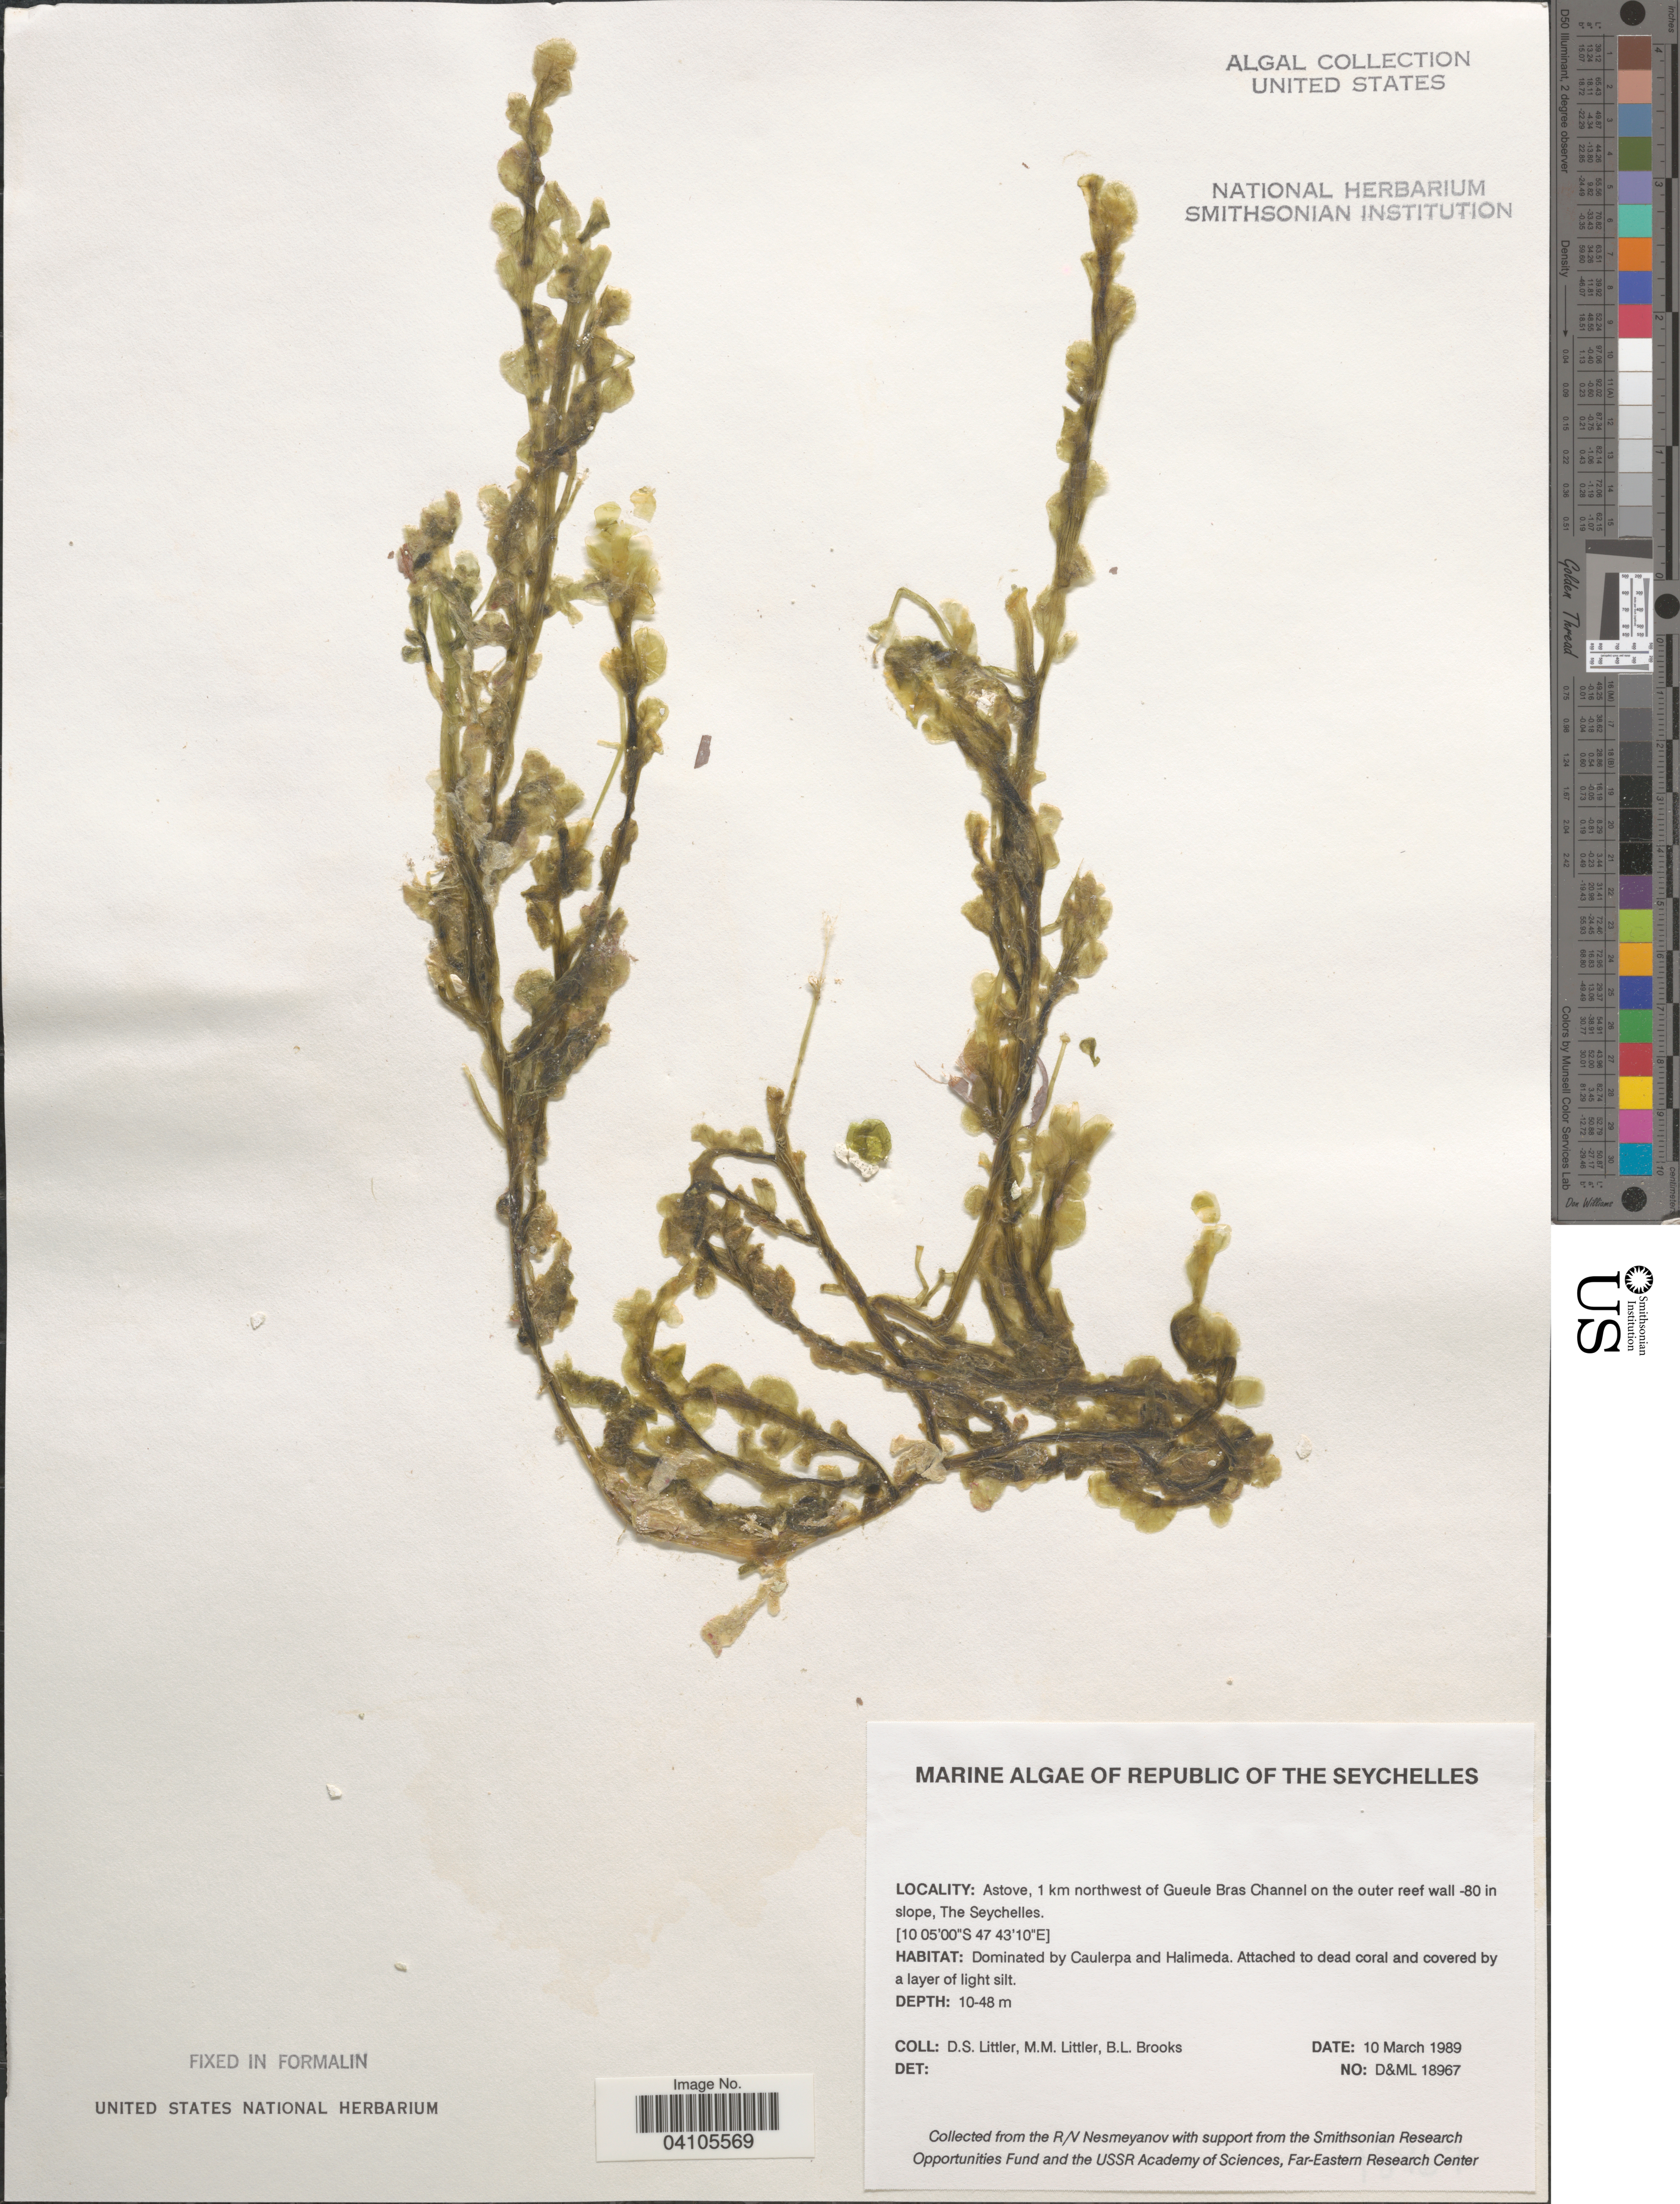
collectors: D. S. Littler & B. Brooks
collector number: D&ML 18967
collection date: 1989-03-10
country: Seychelles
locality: Astove, 1 km northwest of Gueule Bras Channel on the outer reef wall -80 in slope.